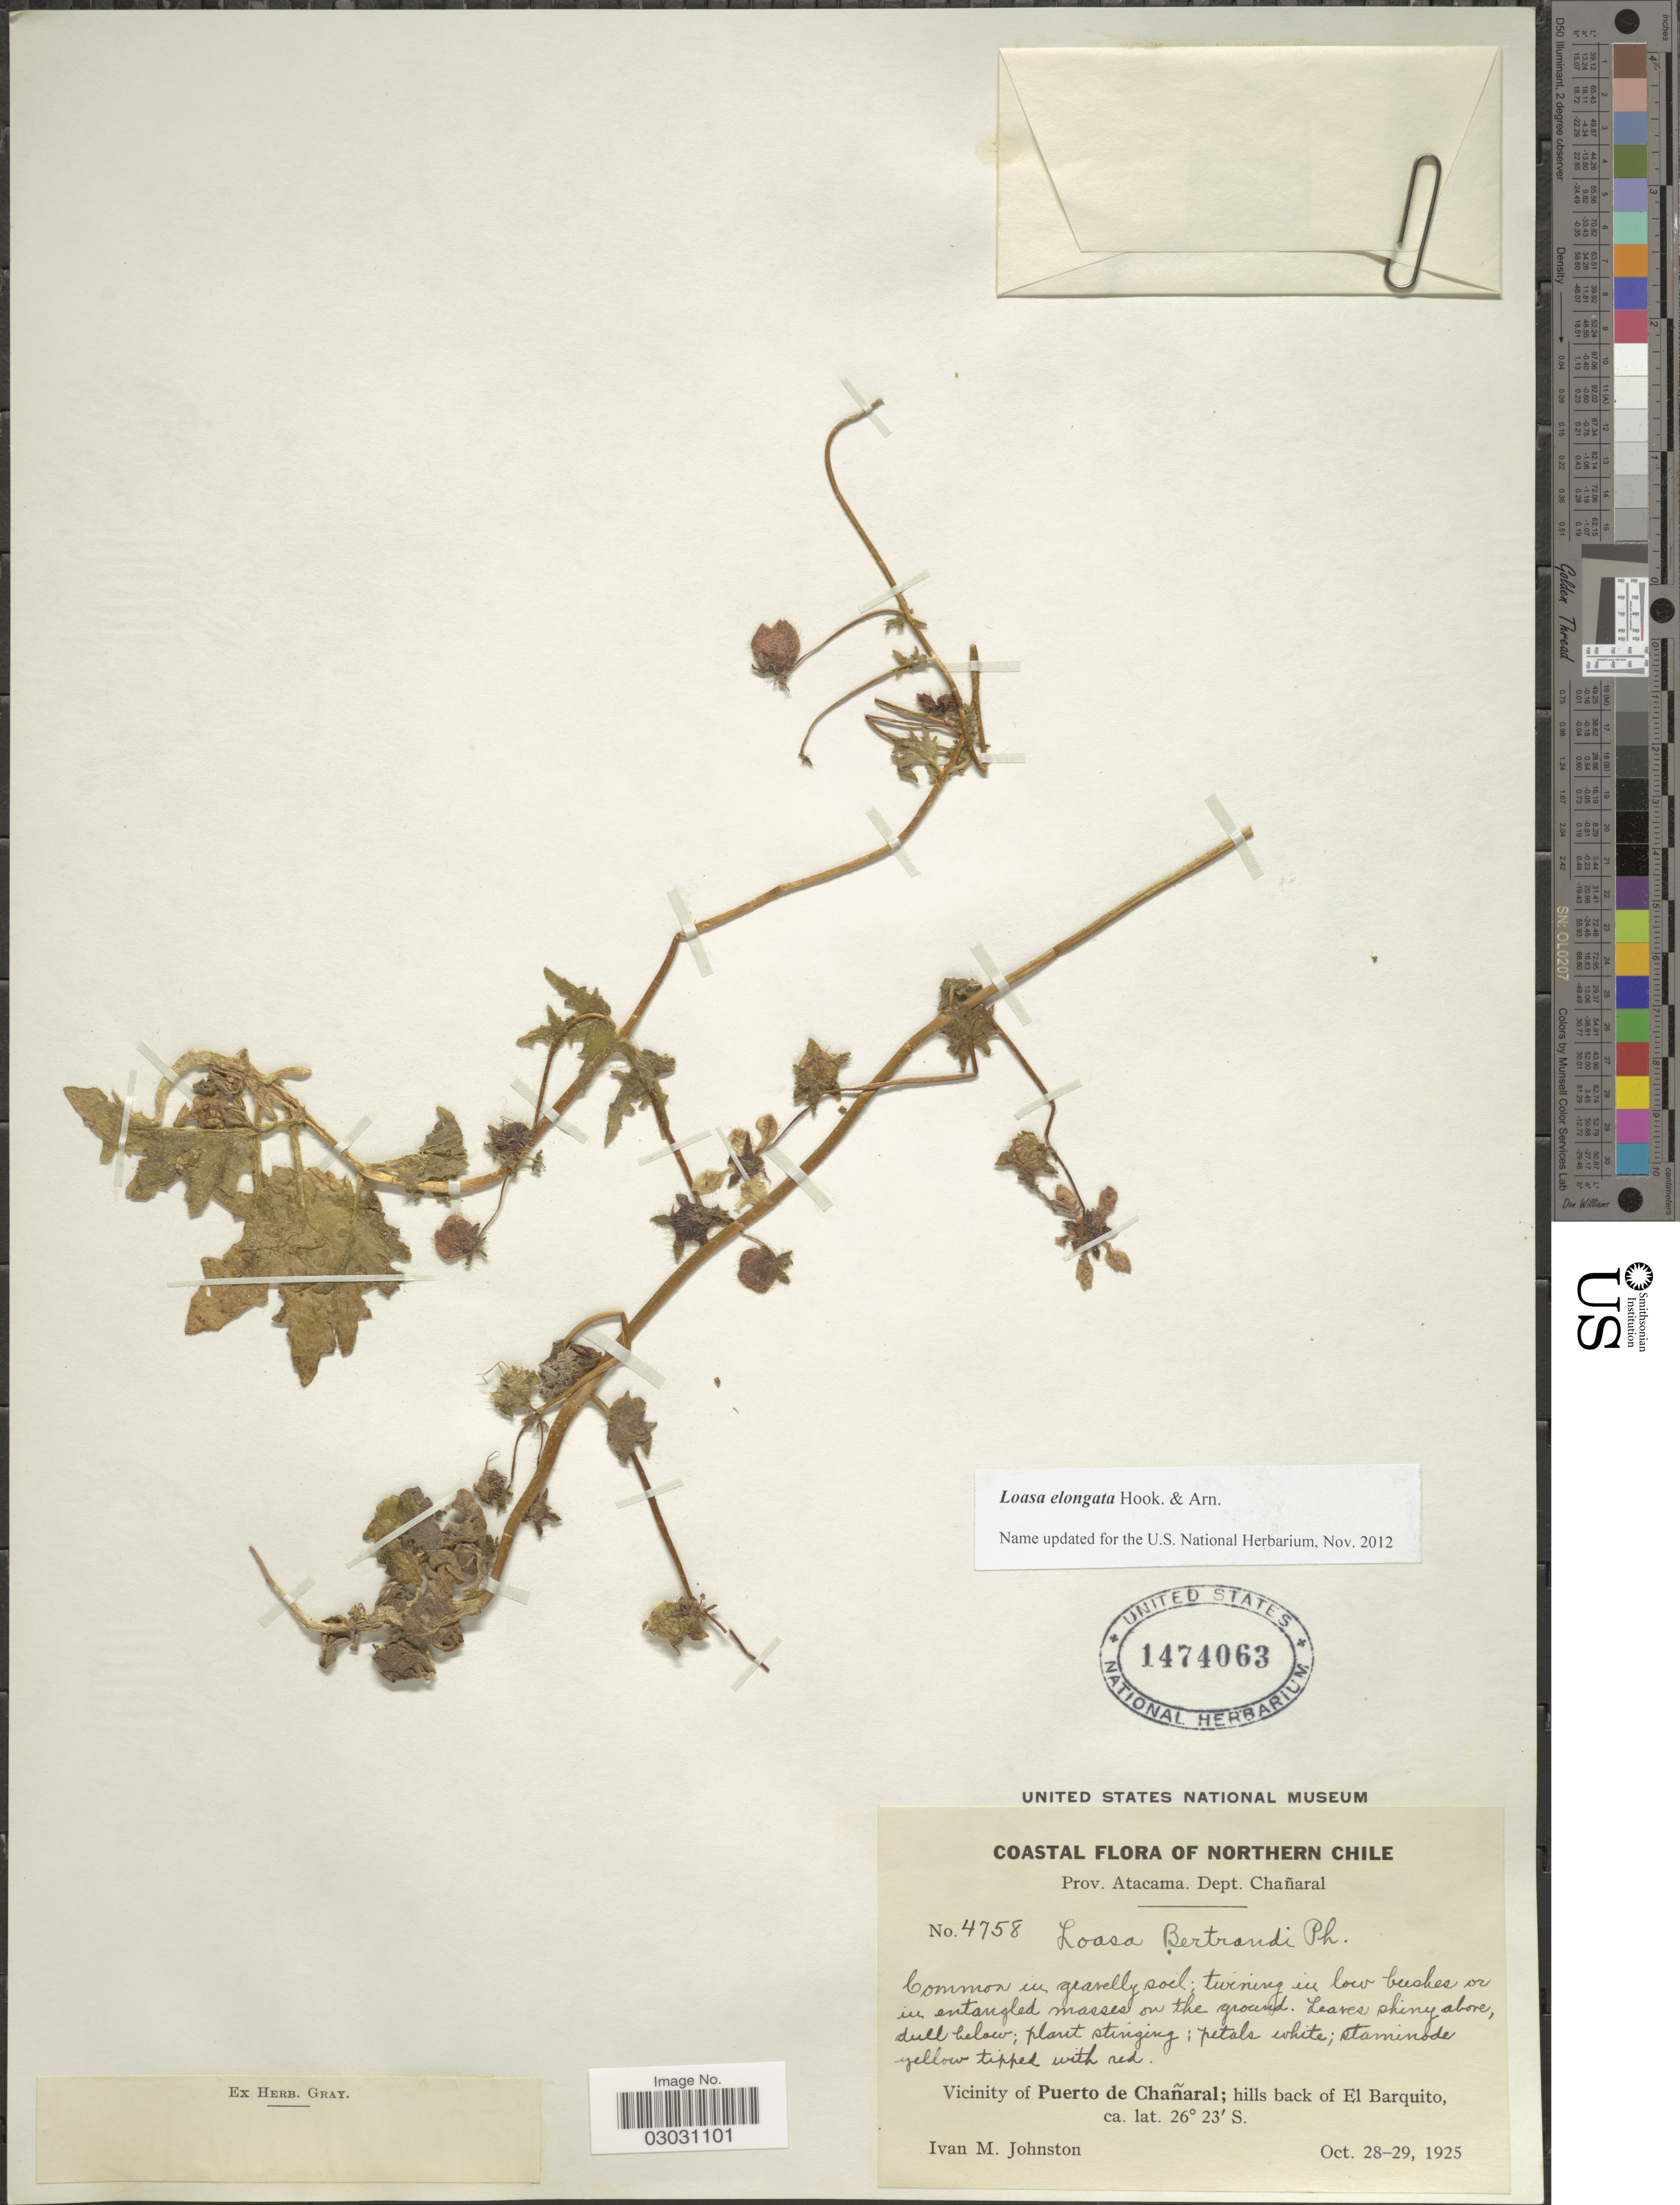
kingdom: Plantae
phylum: Tracheophyta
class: Magnoliopsida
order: Cornales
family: Loasaceae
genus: Loasa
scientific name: Loasa elongata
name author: Hook. & Arn.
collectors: I.M. Johnston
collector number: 4758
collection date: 1925-10-28/1925-10-29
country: Chile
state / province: Atacama (III)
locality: Prov. Atacama, Dept. Chañaral, Vicinity of Puerto de Chañaral; hills back of El Barquito.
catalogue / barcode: US 1474063